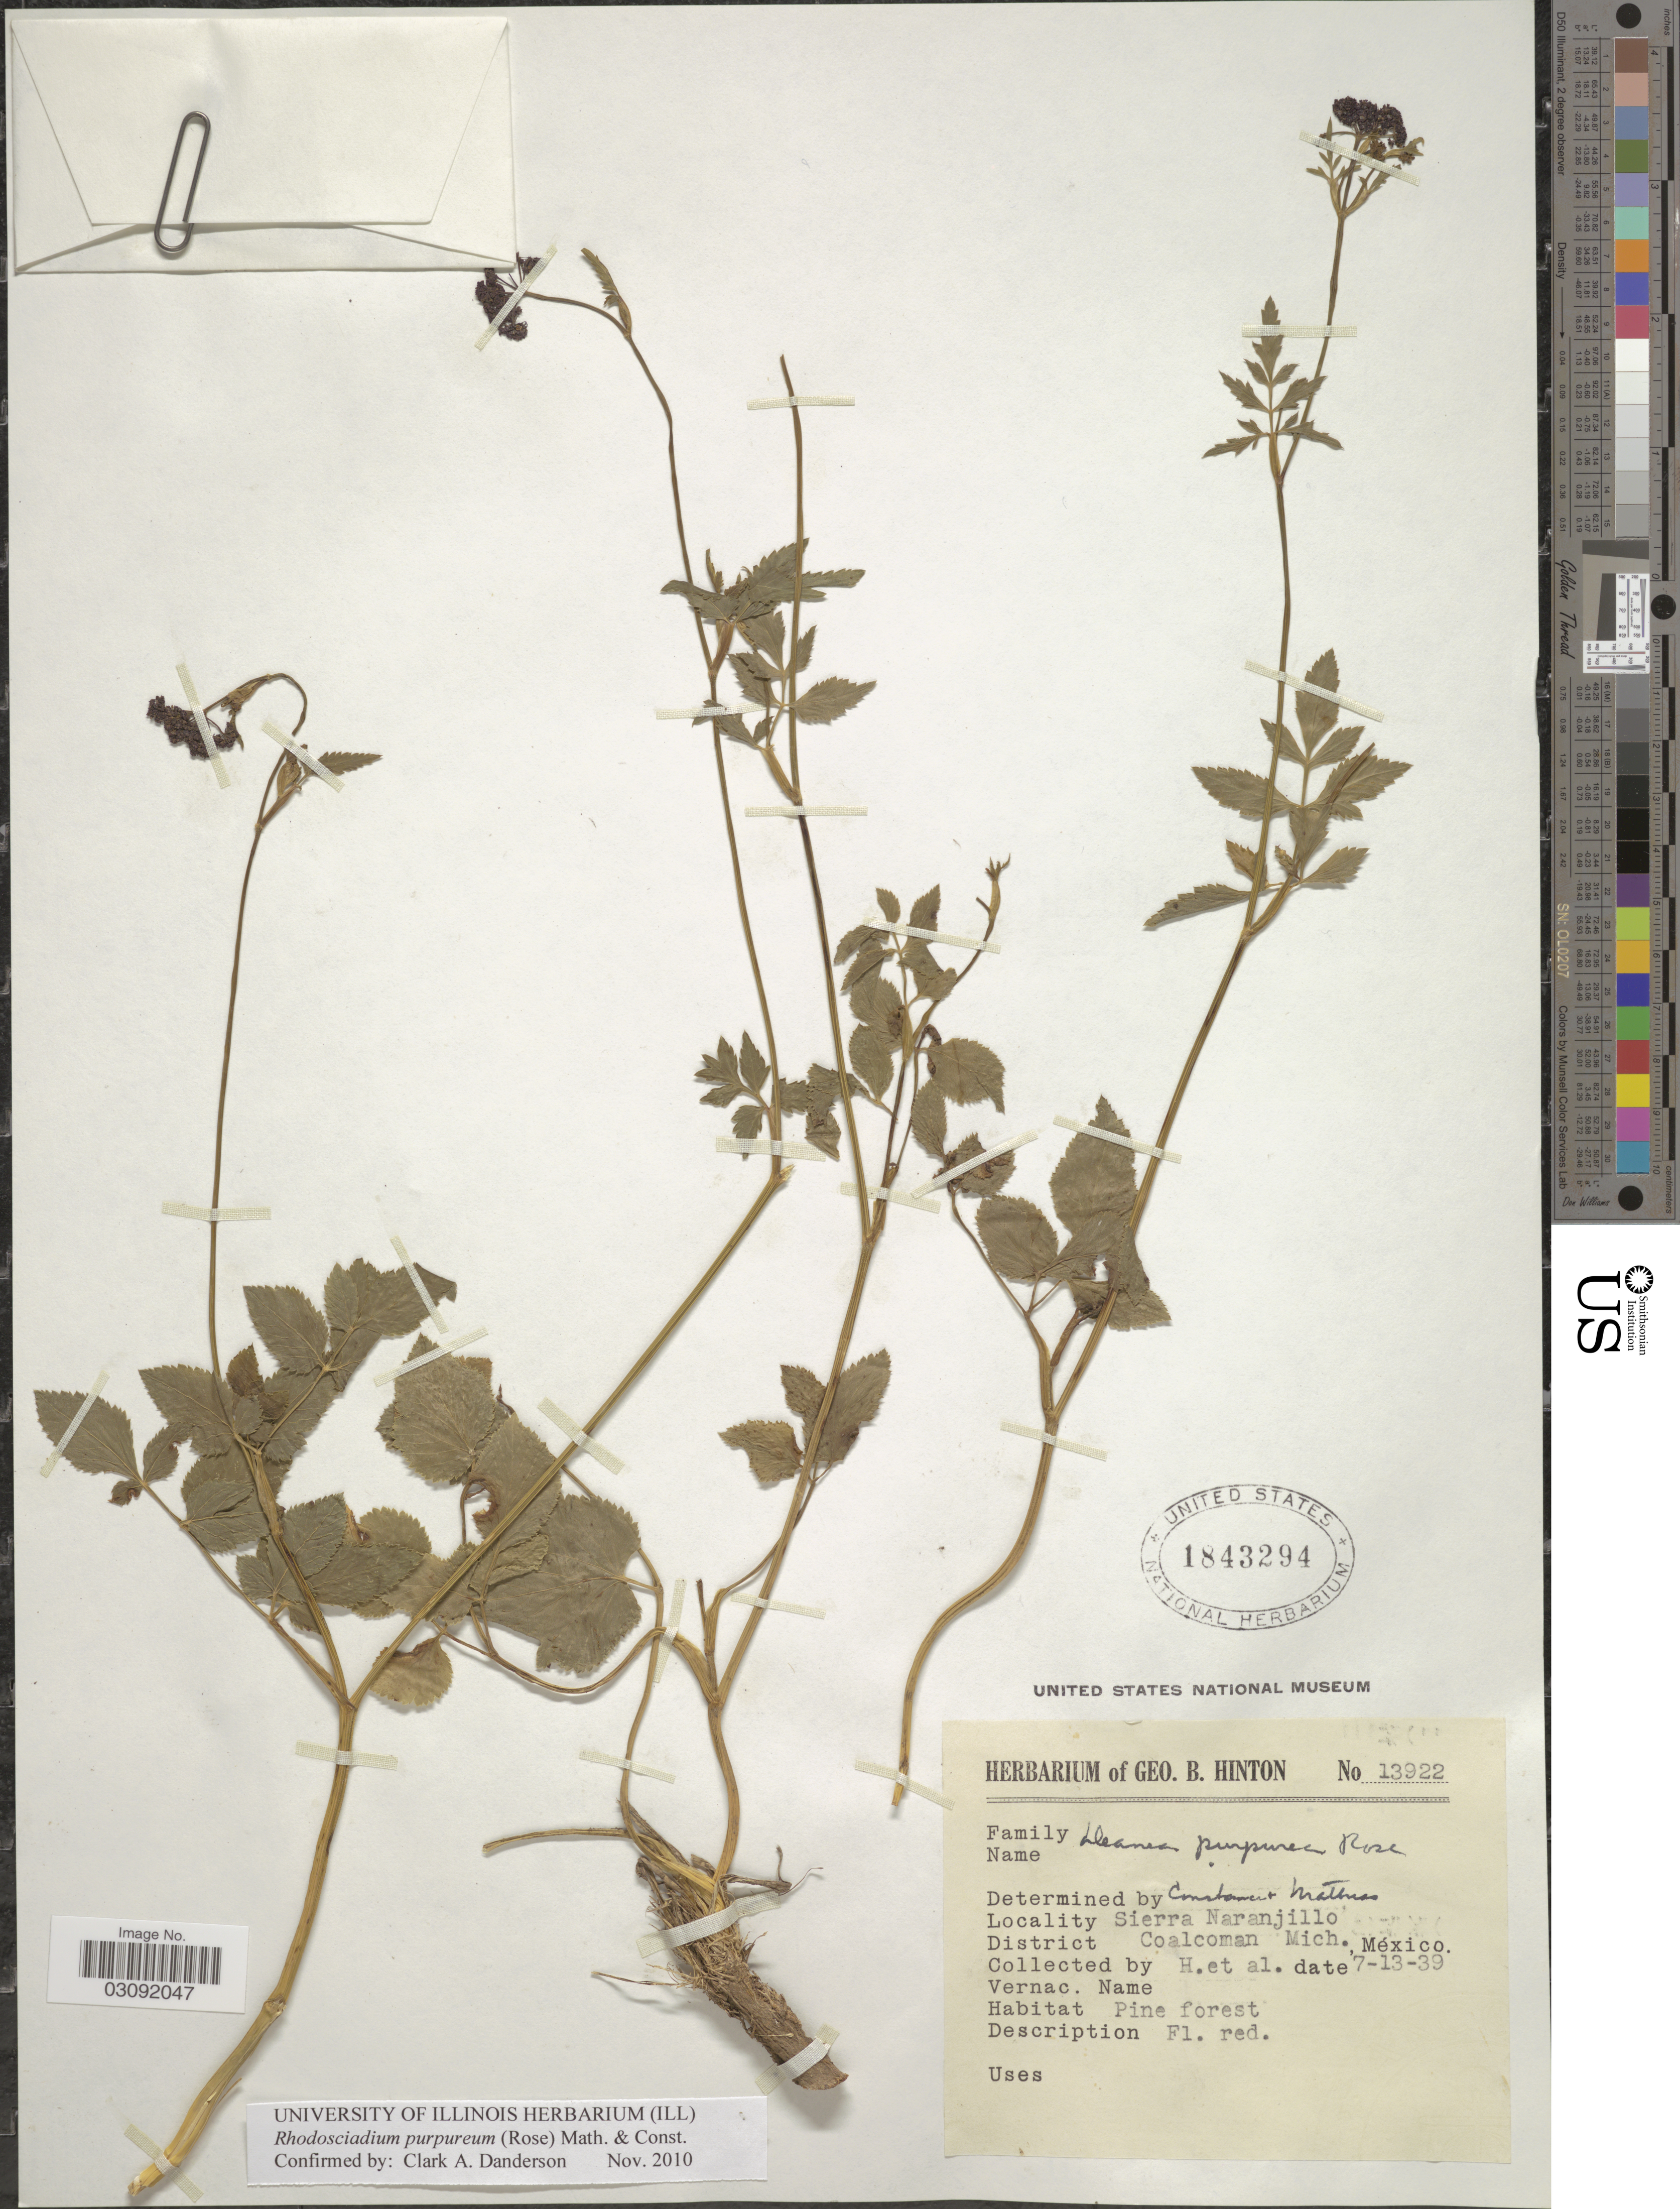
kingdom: Plantae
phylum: Tracheophyta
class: Magnoliopsida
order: Apiales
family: Apiaceae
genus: Rhodosciadium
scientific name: Rhodosciadium purpureum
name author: Mathias & Constance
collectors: G. B. Hinton & et al.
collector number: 13922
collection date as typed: Transcribed d/m/y: 13/7/39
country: Mexico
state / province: Michoacán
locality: Sierra Naranjillo. District Coalcoman Mich.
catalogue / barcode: US 1843294